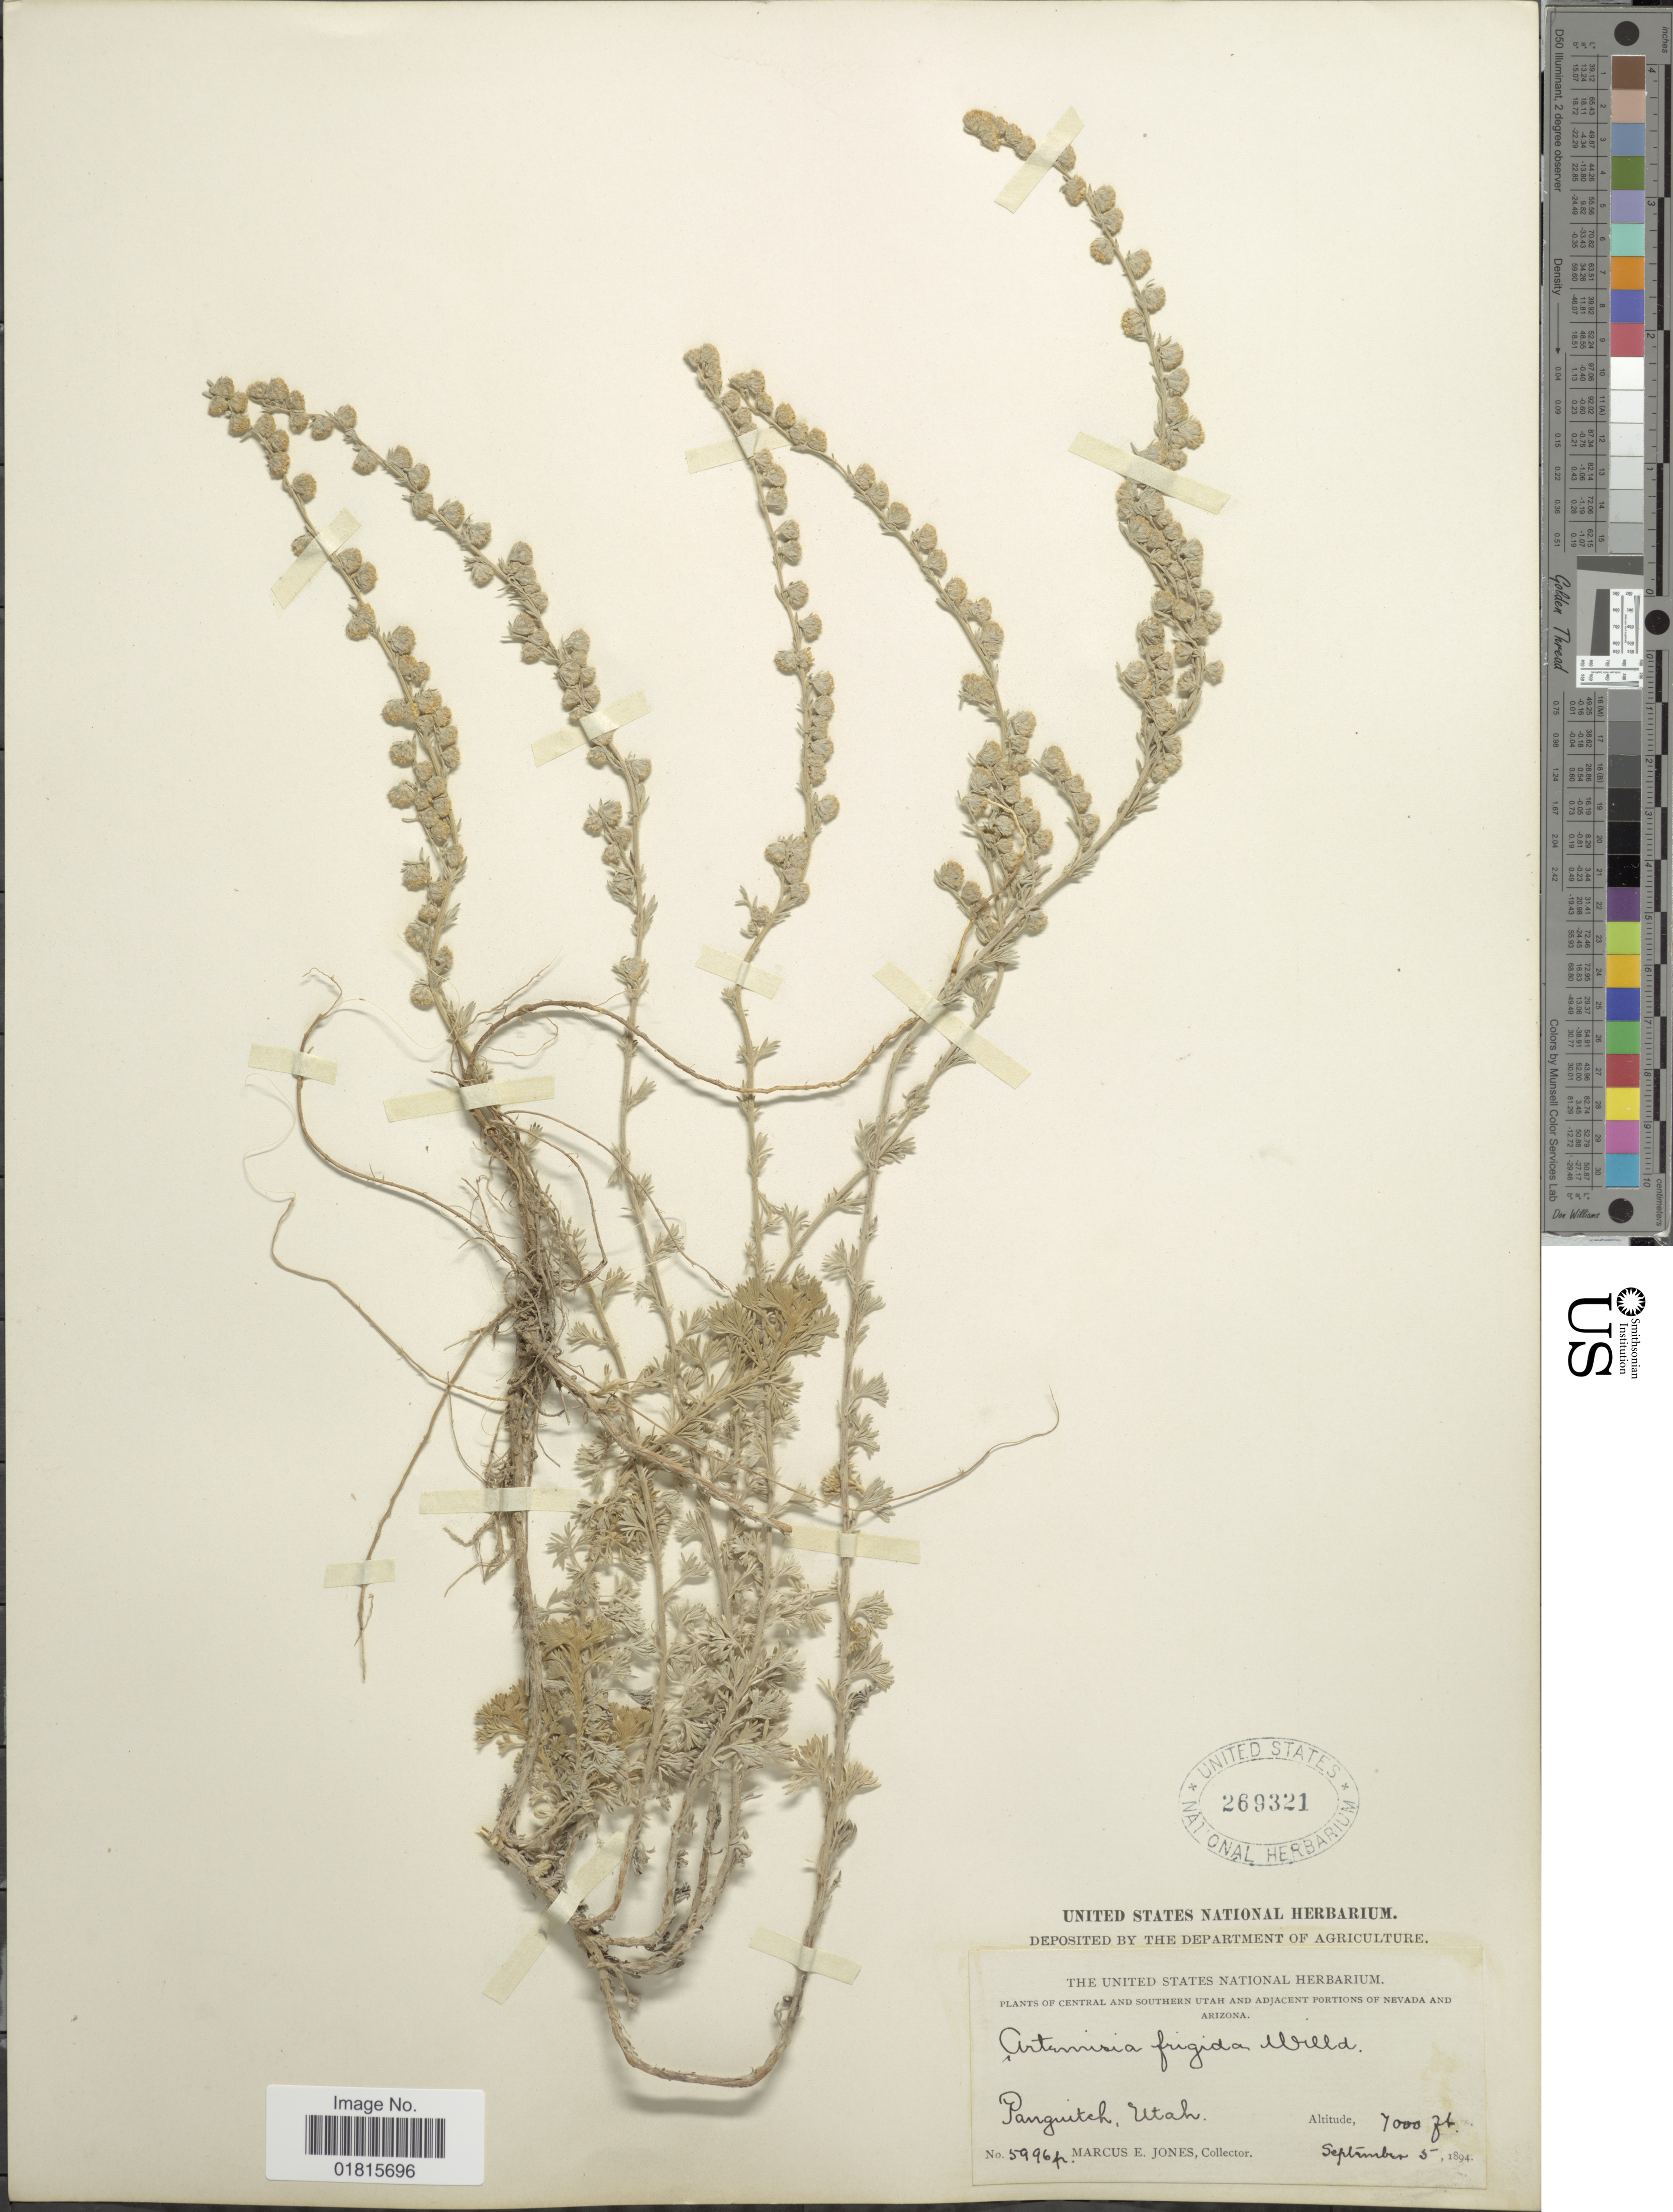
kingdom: Plantae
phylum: Tracheophyta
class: Magnoliopsida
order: Asterales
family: Asteraceae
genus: Artemisia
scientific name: Artemisia frigida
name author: Willd.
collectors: M. E. Jones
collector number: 5996p*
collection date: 1894-09-05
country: United States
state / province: Utah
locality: Central and Southern Utah and Adjacent Portions of Nevada and Arizona, Panguitch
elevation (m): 2134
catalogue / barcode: US 269321